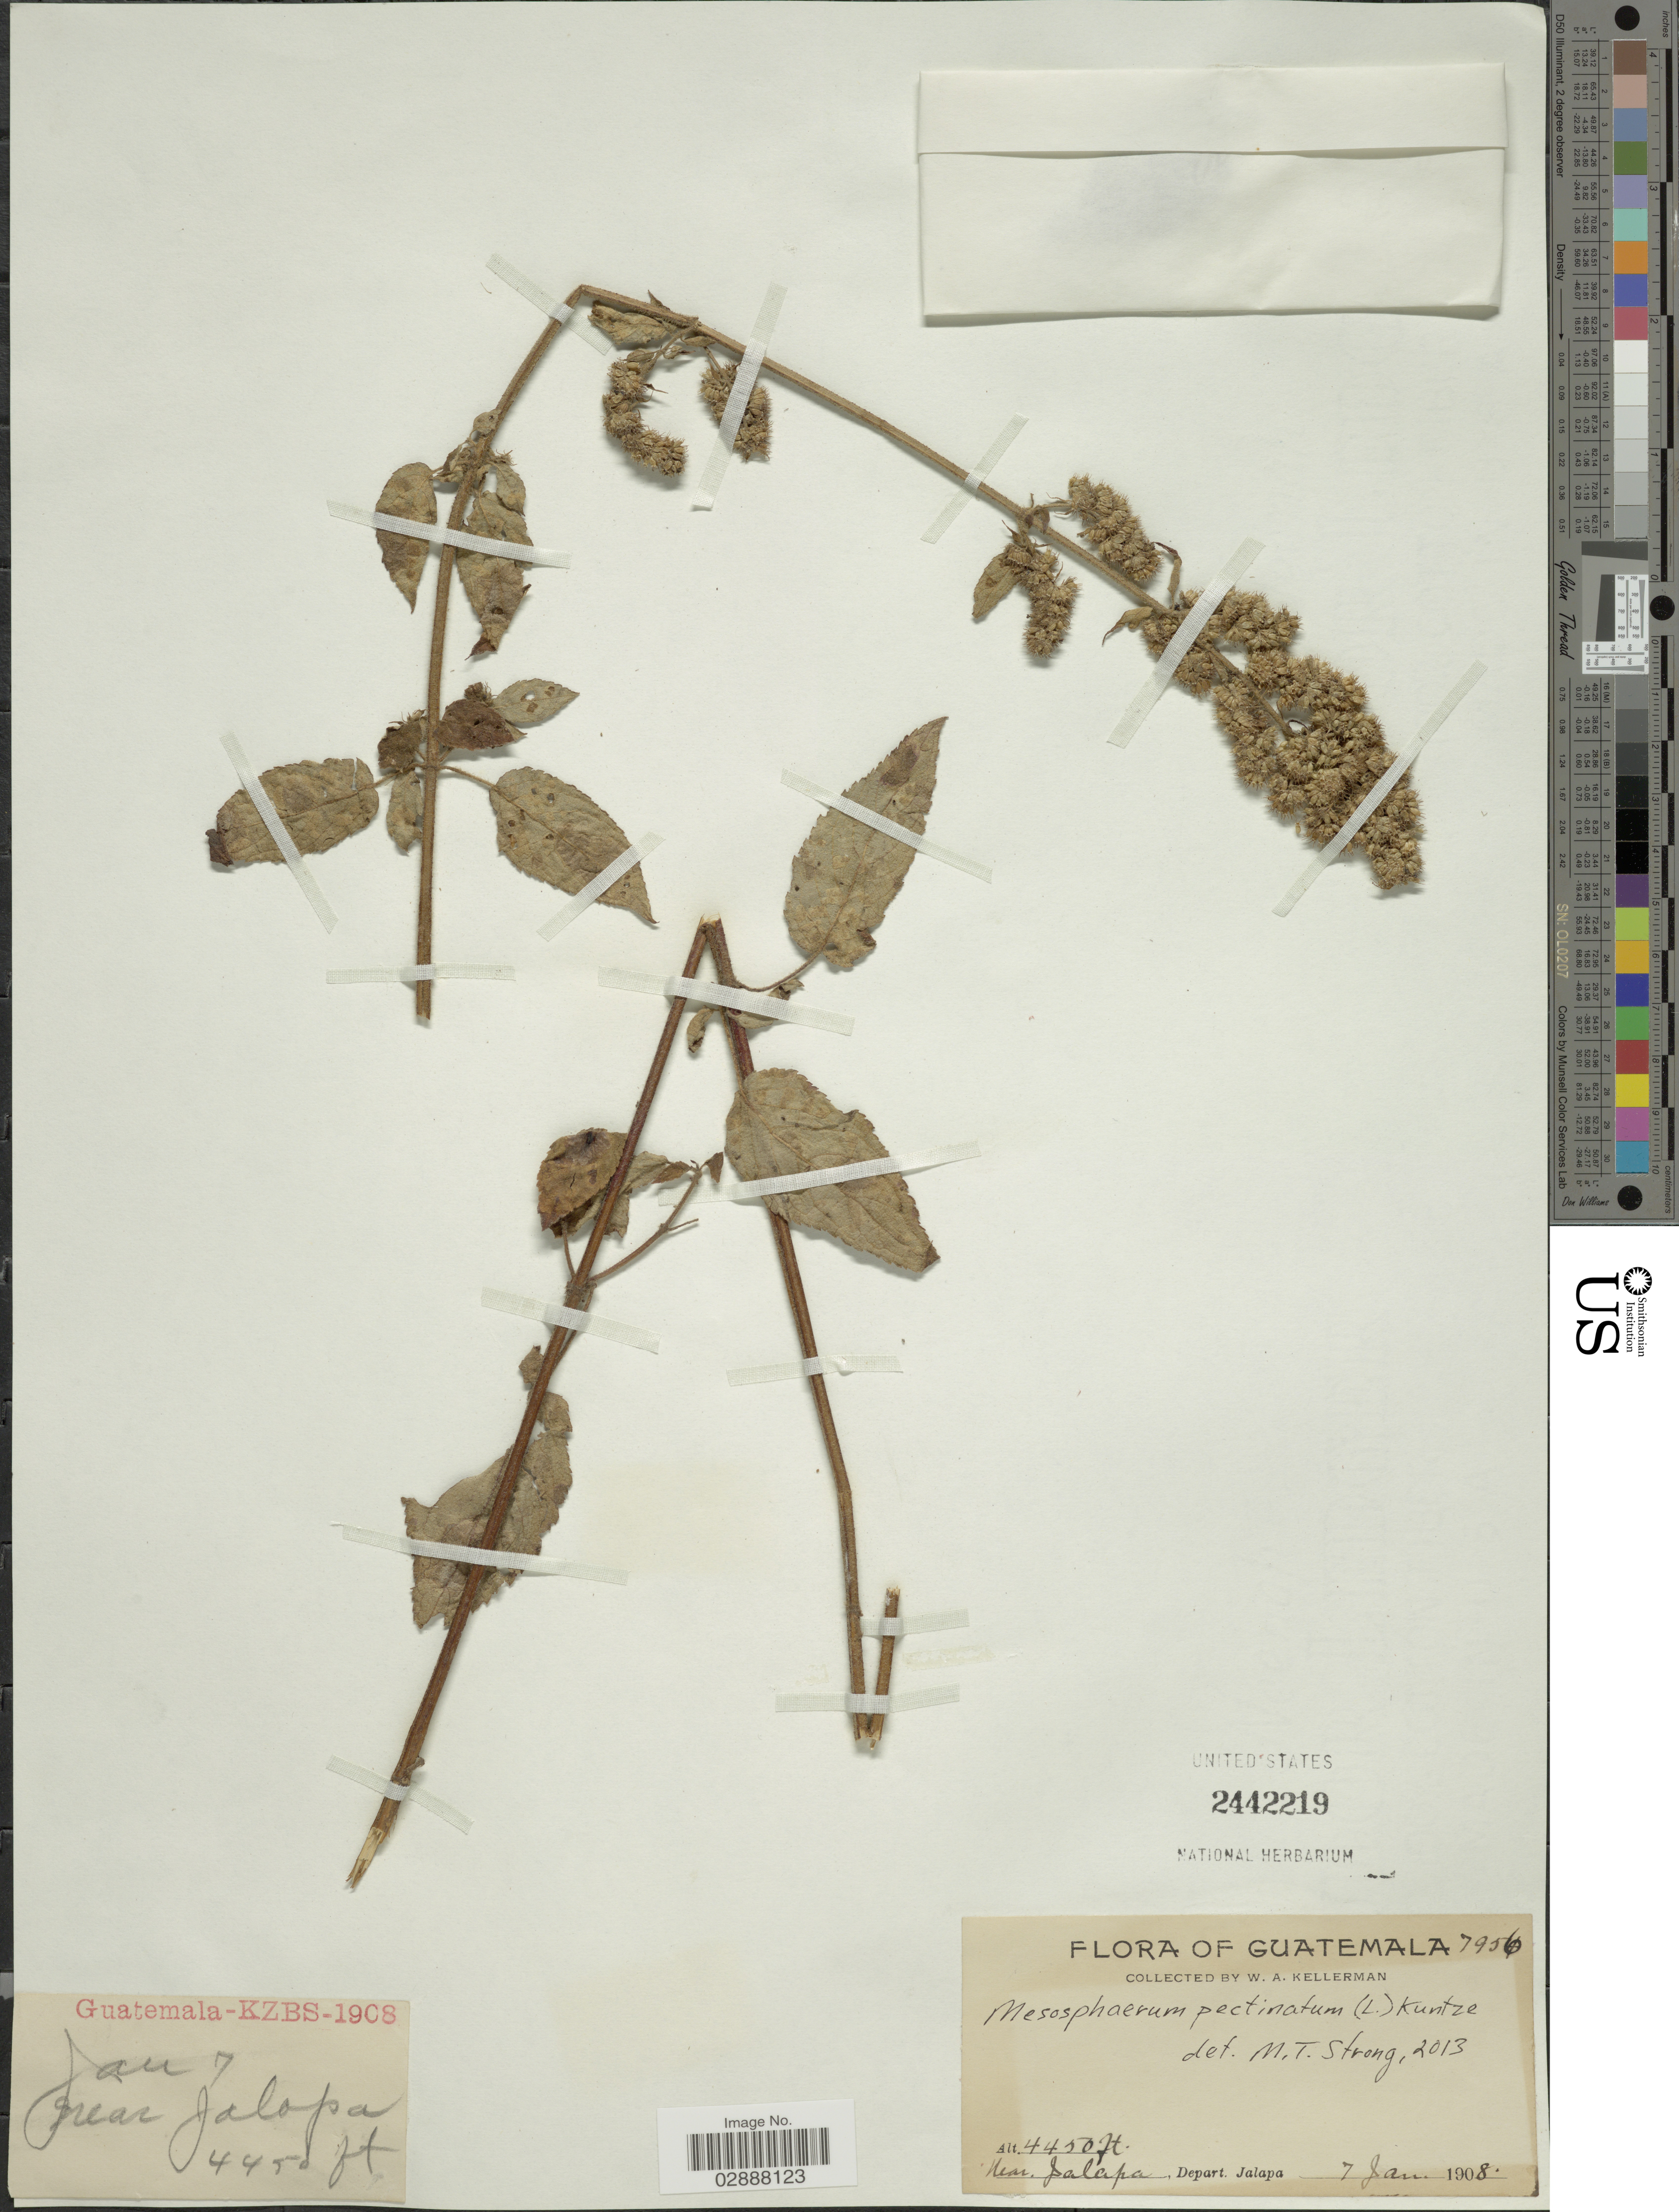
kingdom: Plantae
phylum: Tracheophyta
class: Magnoliopsida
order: Lamiales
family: Lamiaceae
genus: Mesosphaerum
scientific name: Mesosphaerum pectinatum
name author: (L.) Kuntze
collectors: W. Kellerman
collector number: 7956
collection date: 1908-01-07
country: Guatemala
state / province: Jalapa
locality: Near Jalapa, Depart. Jalapa.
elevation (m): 1356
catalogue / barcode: US 2442219